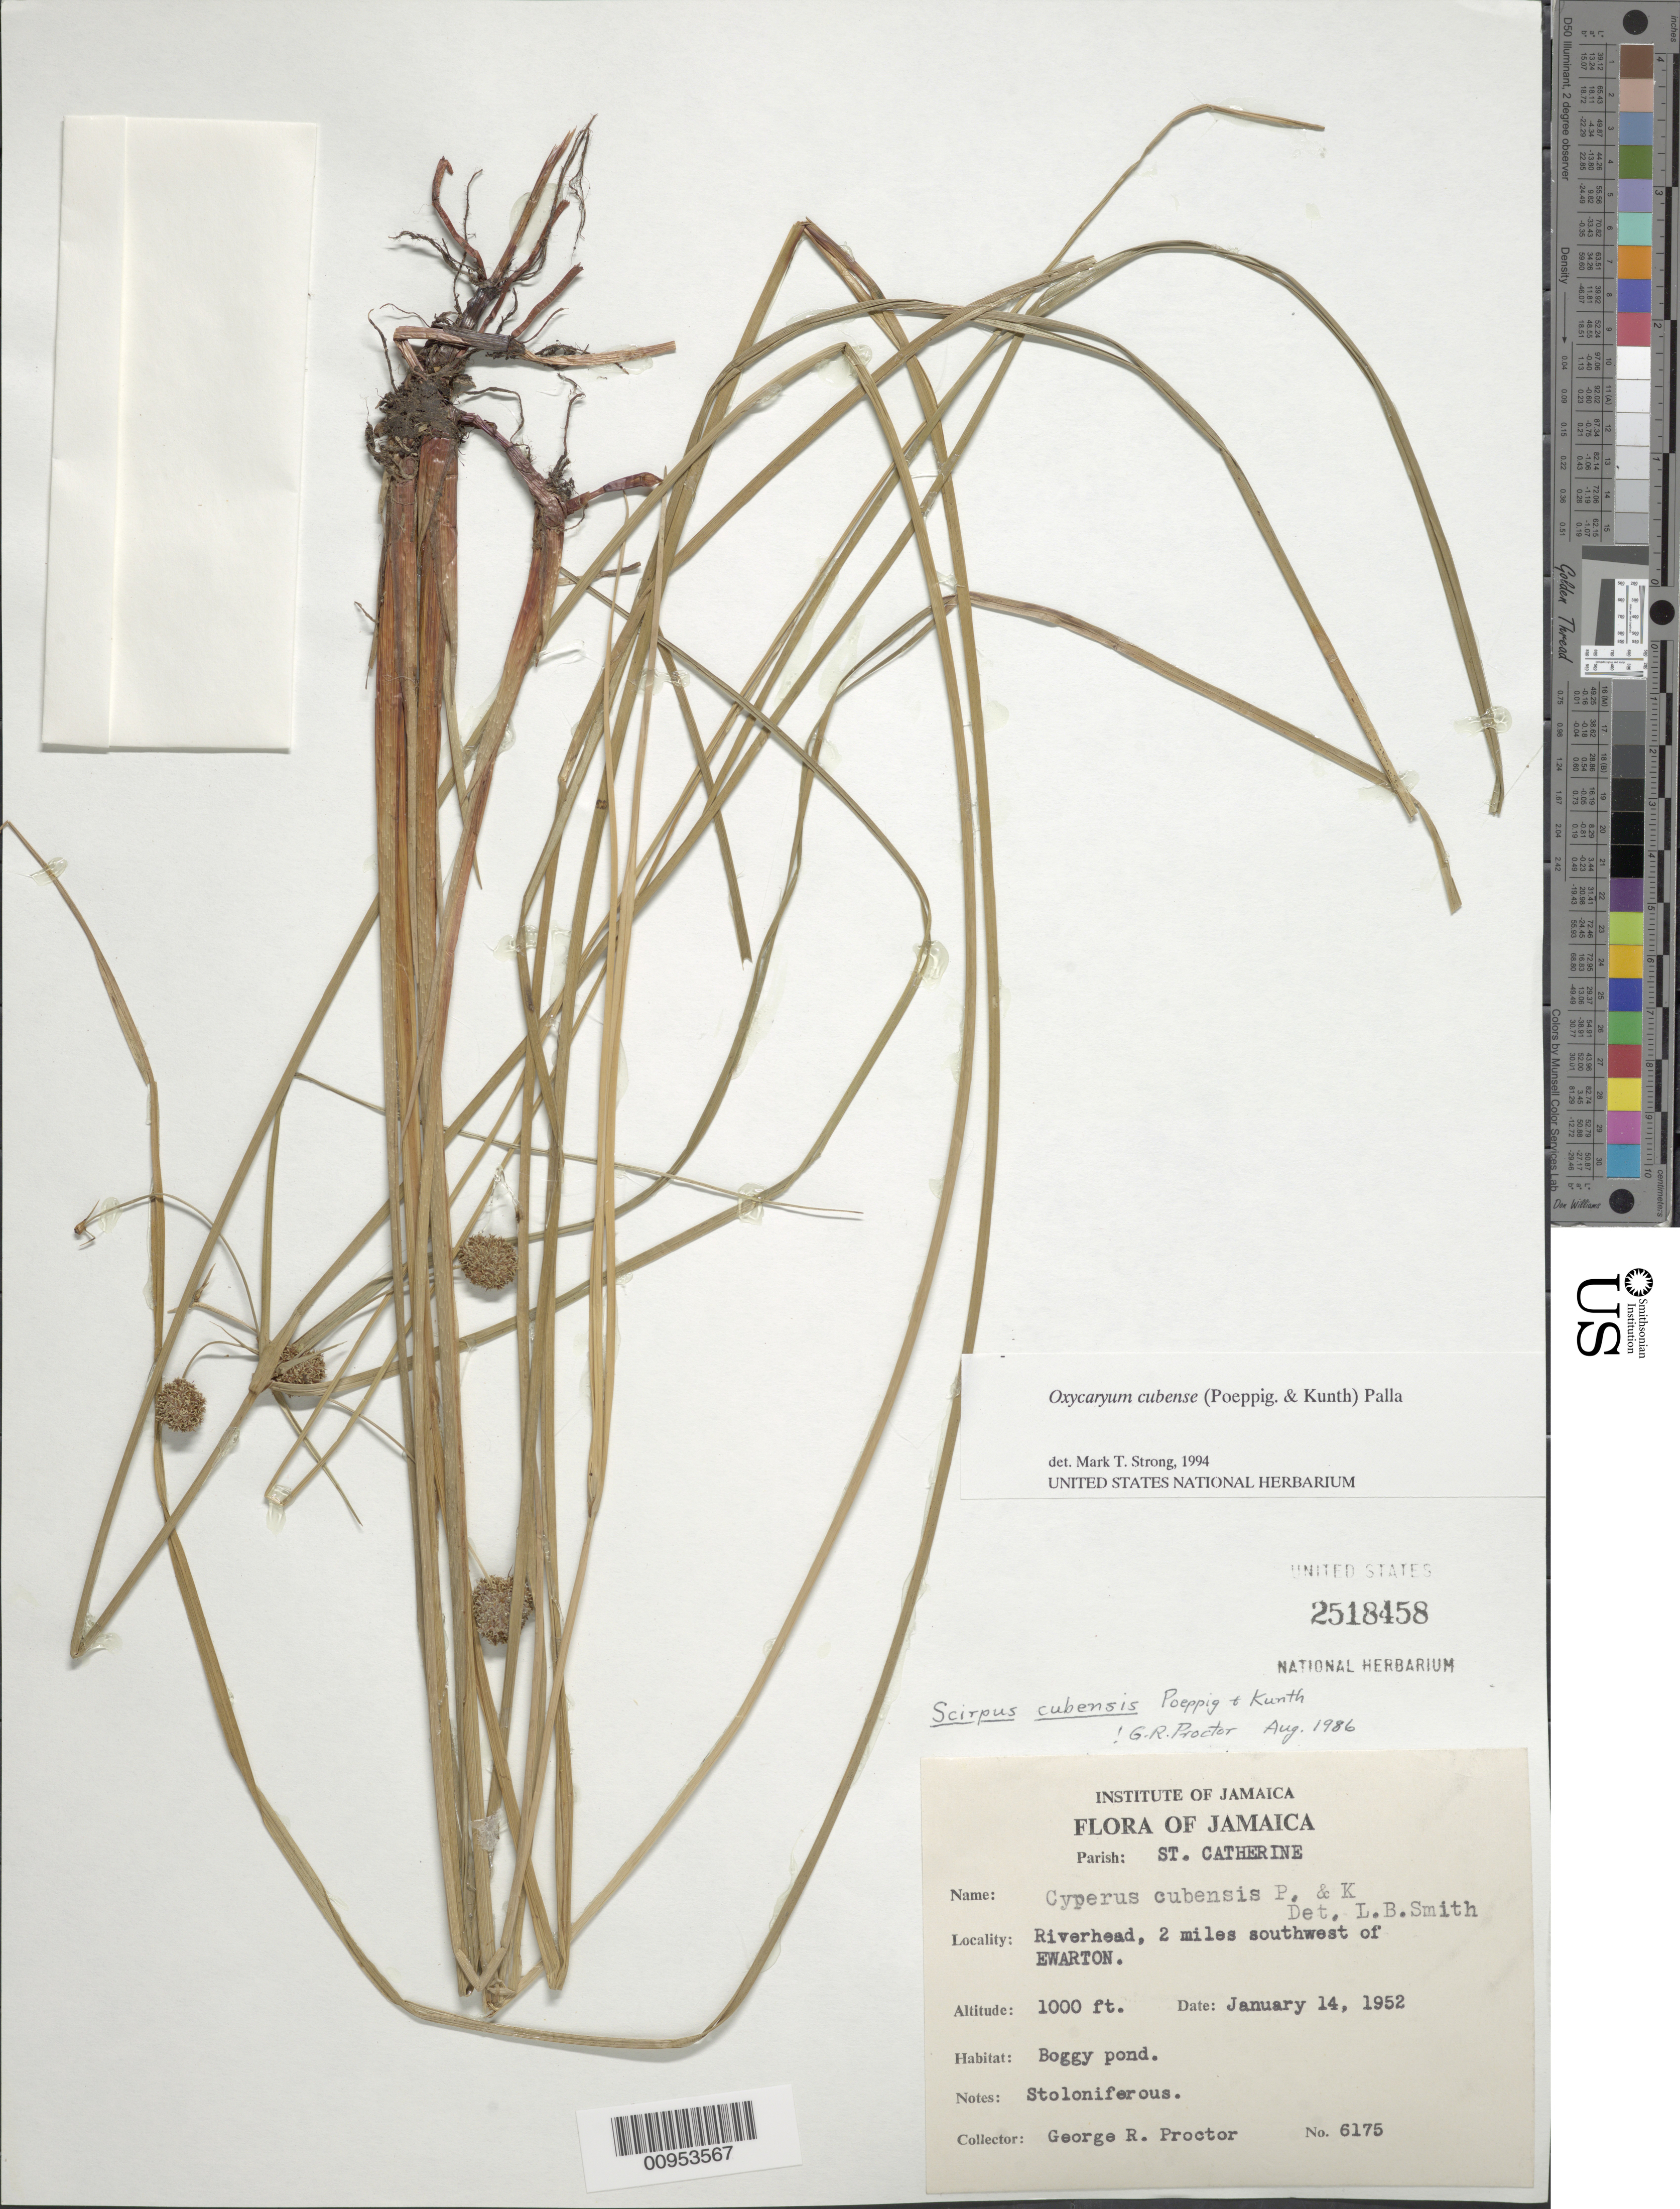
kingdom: Plantae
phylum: Tracheophyta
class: Liliopsida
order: Poales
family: Cyperaceae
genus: Cyperus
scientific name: Cyperus blepharoleptos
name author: Steud.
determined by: Strong, M. T., (US), Smithsonian Institution - National Museum of Natural History (UNITED STATES)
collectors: G. R. Proctor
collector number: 6175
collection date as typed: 14 Jan 1952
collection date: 1952-01-14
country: Jamaica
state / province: Saint Catherine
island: Jamaica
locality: Riverhead, 2 miles SW of Ewarton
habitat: Boggy pond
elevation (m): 305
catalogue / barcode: US 2518458